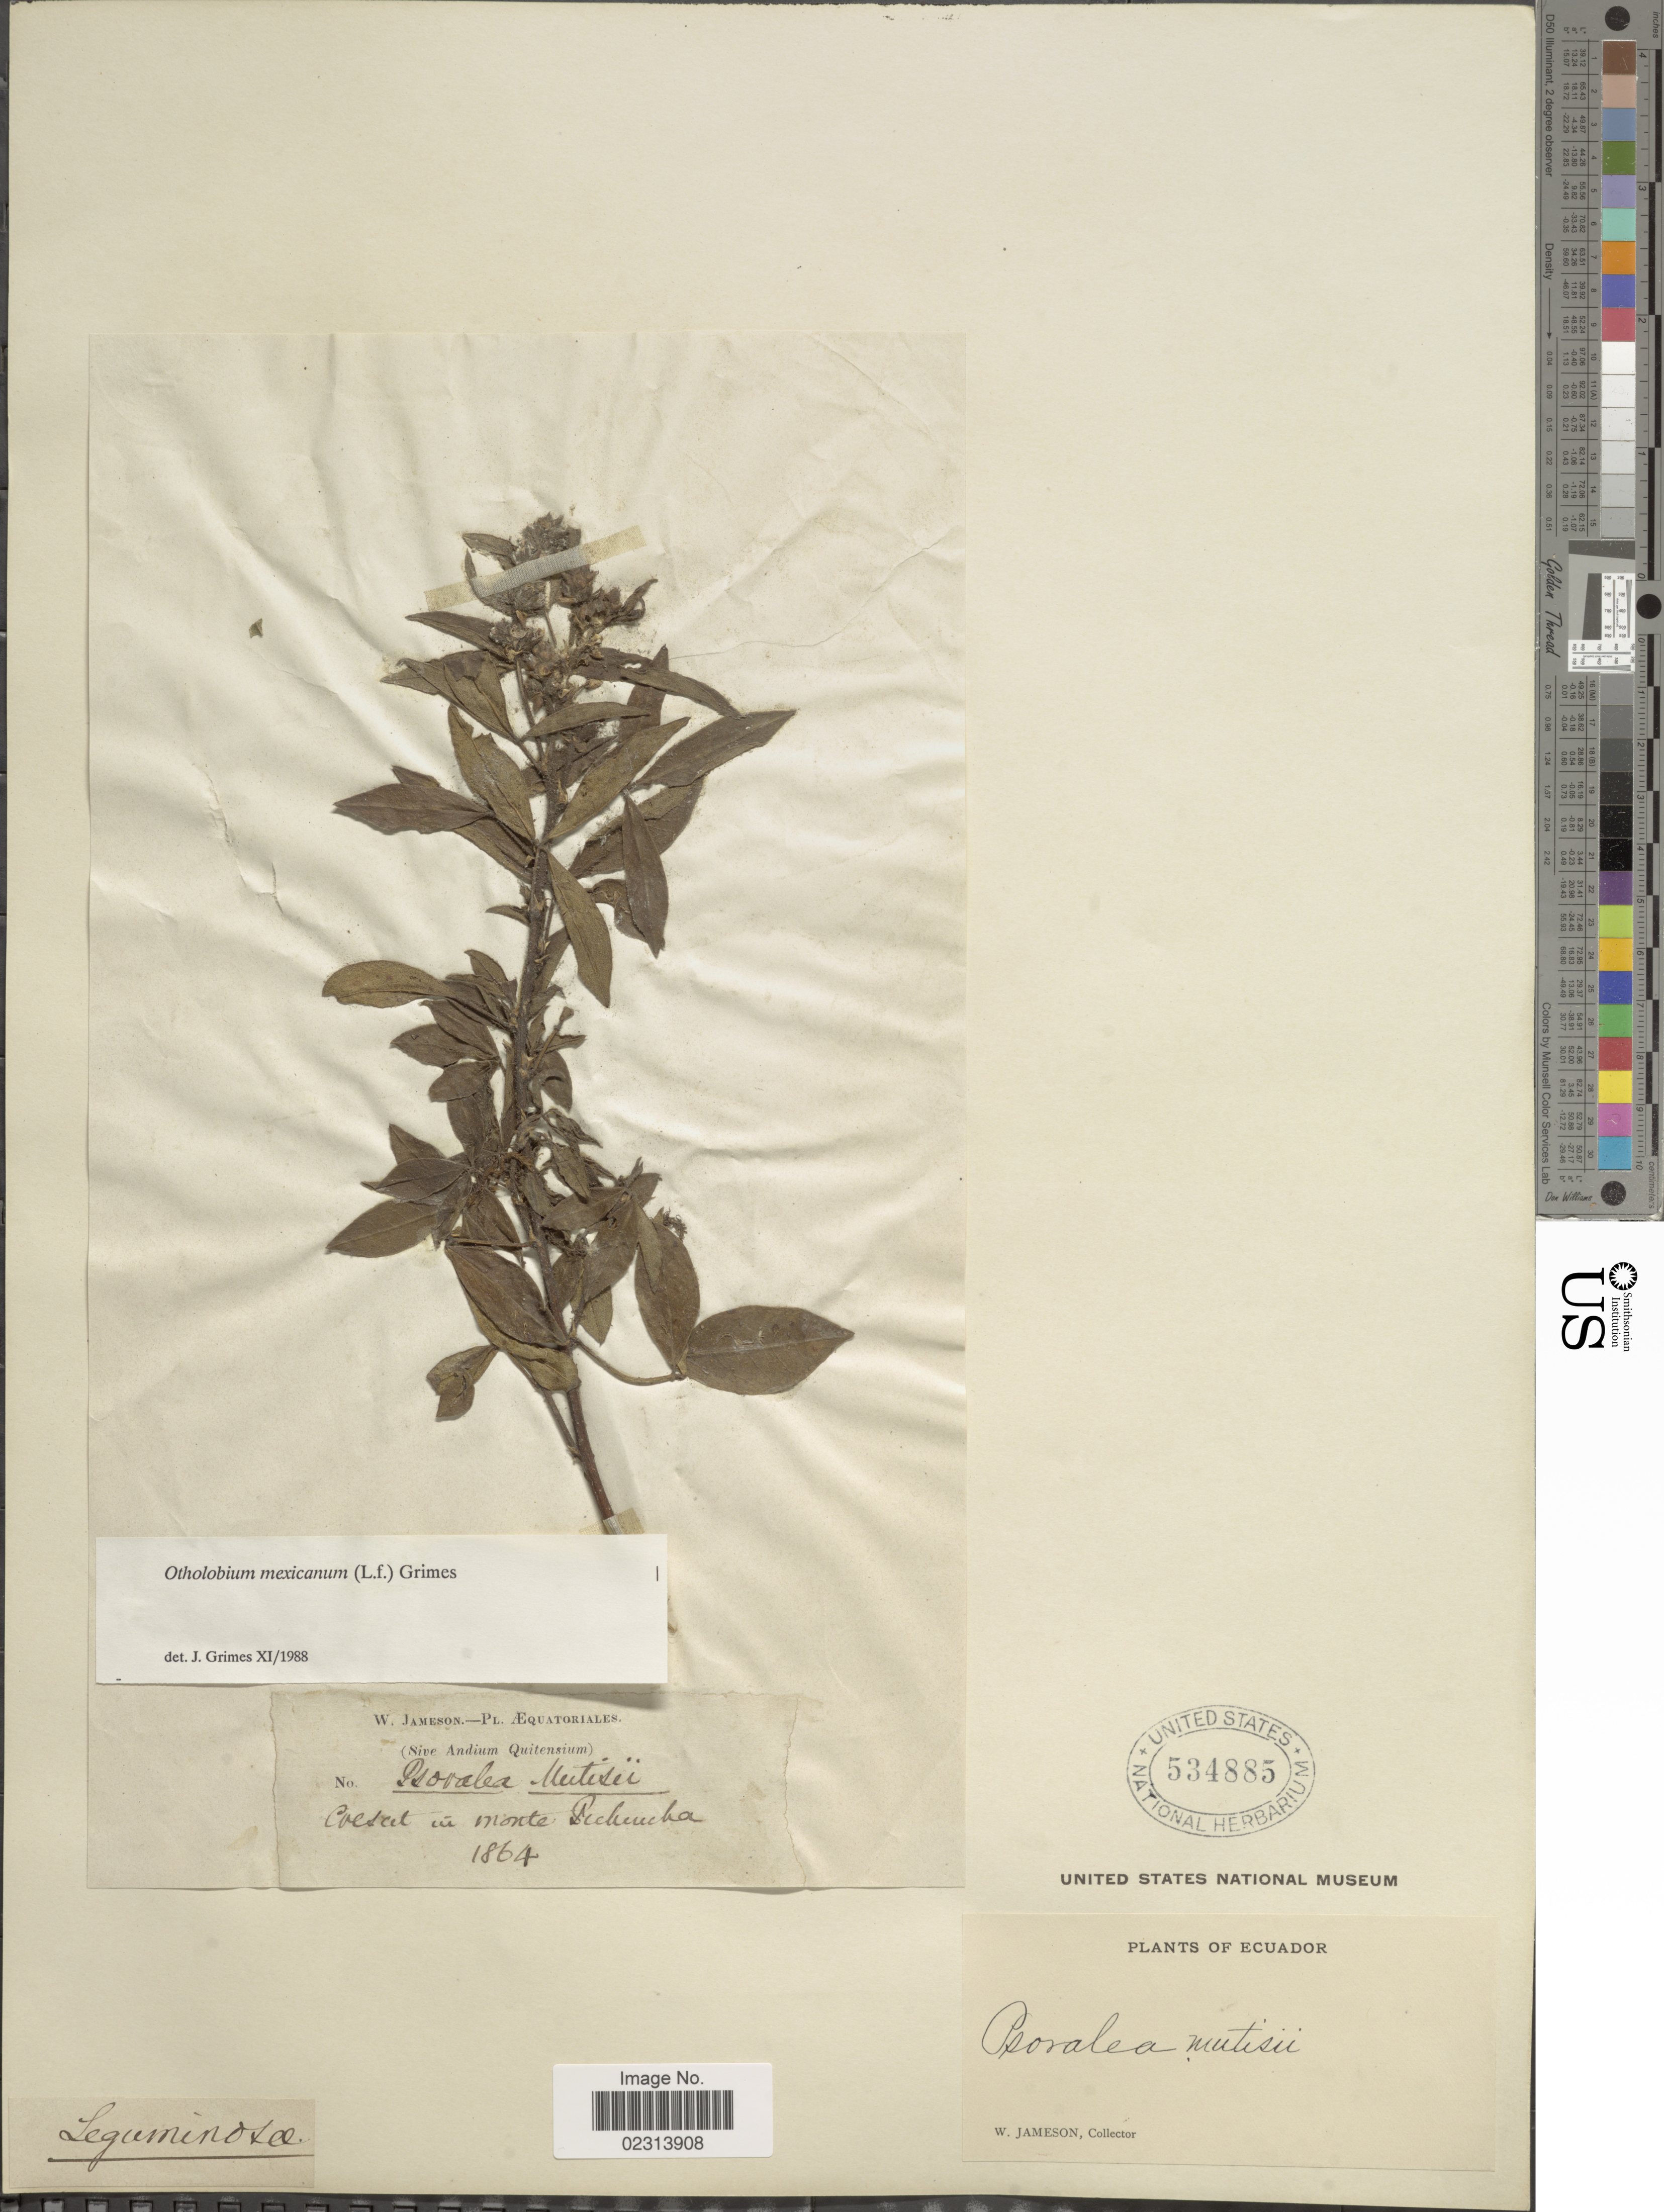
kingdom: Plantae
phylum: Tracheophyta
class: Magnoliopsida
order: Fabales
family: Fabaceae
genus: Otholobium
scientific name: Otholobium mexicanum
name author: (L. f.) J.W. Grimes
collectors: W. Jameson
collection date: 1864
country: Ecuador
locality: Crescit in Monte Pichincha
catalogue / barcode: US 534885